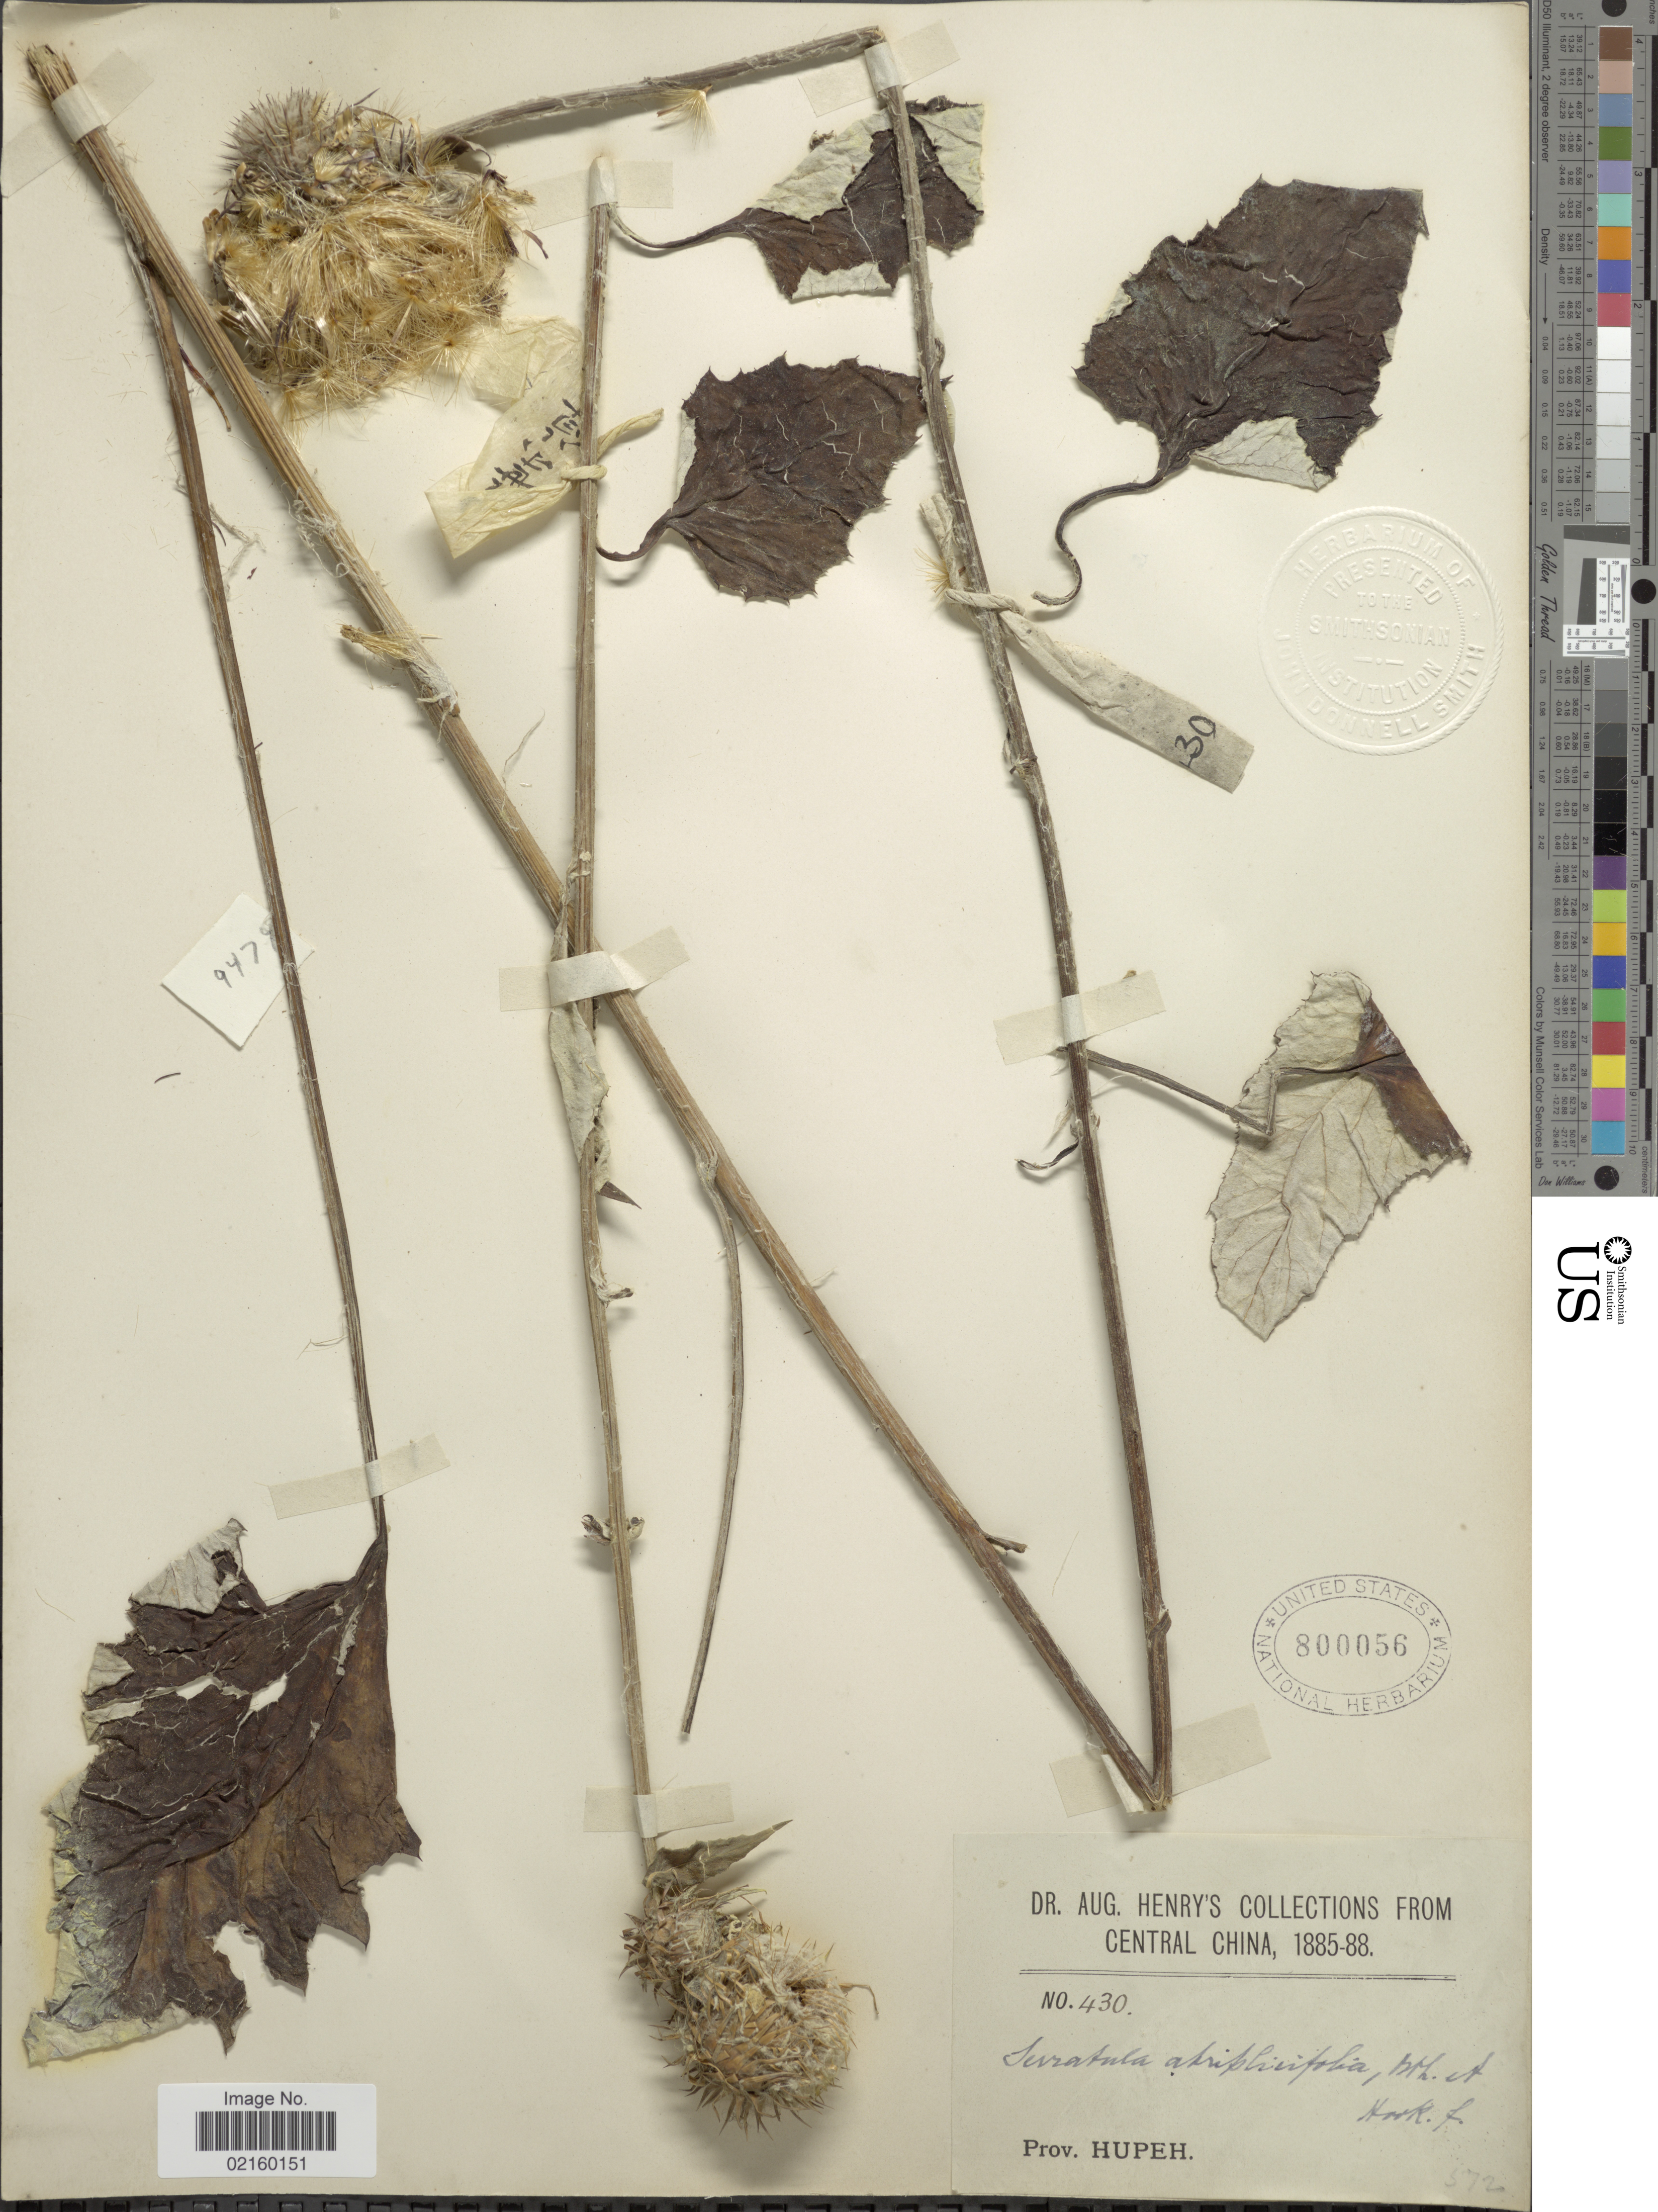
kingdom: Plantae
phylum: Tracheophyta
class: Magnoliopsida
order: Asterales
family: Asteraceae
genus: Serratula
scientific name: Serratula atriplicifolia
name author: Benth. & Hook. f.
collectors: A. Henry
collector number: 430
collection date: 1885/1888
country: China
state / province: Hubei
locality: Central China, Prov. Hupeh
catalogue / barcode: US 800056